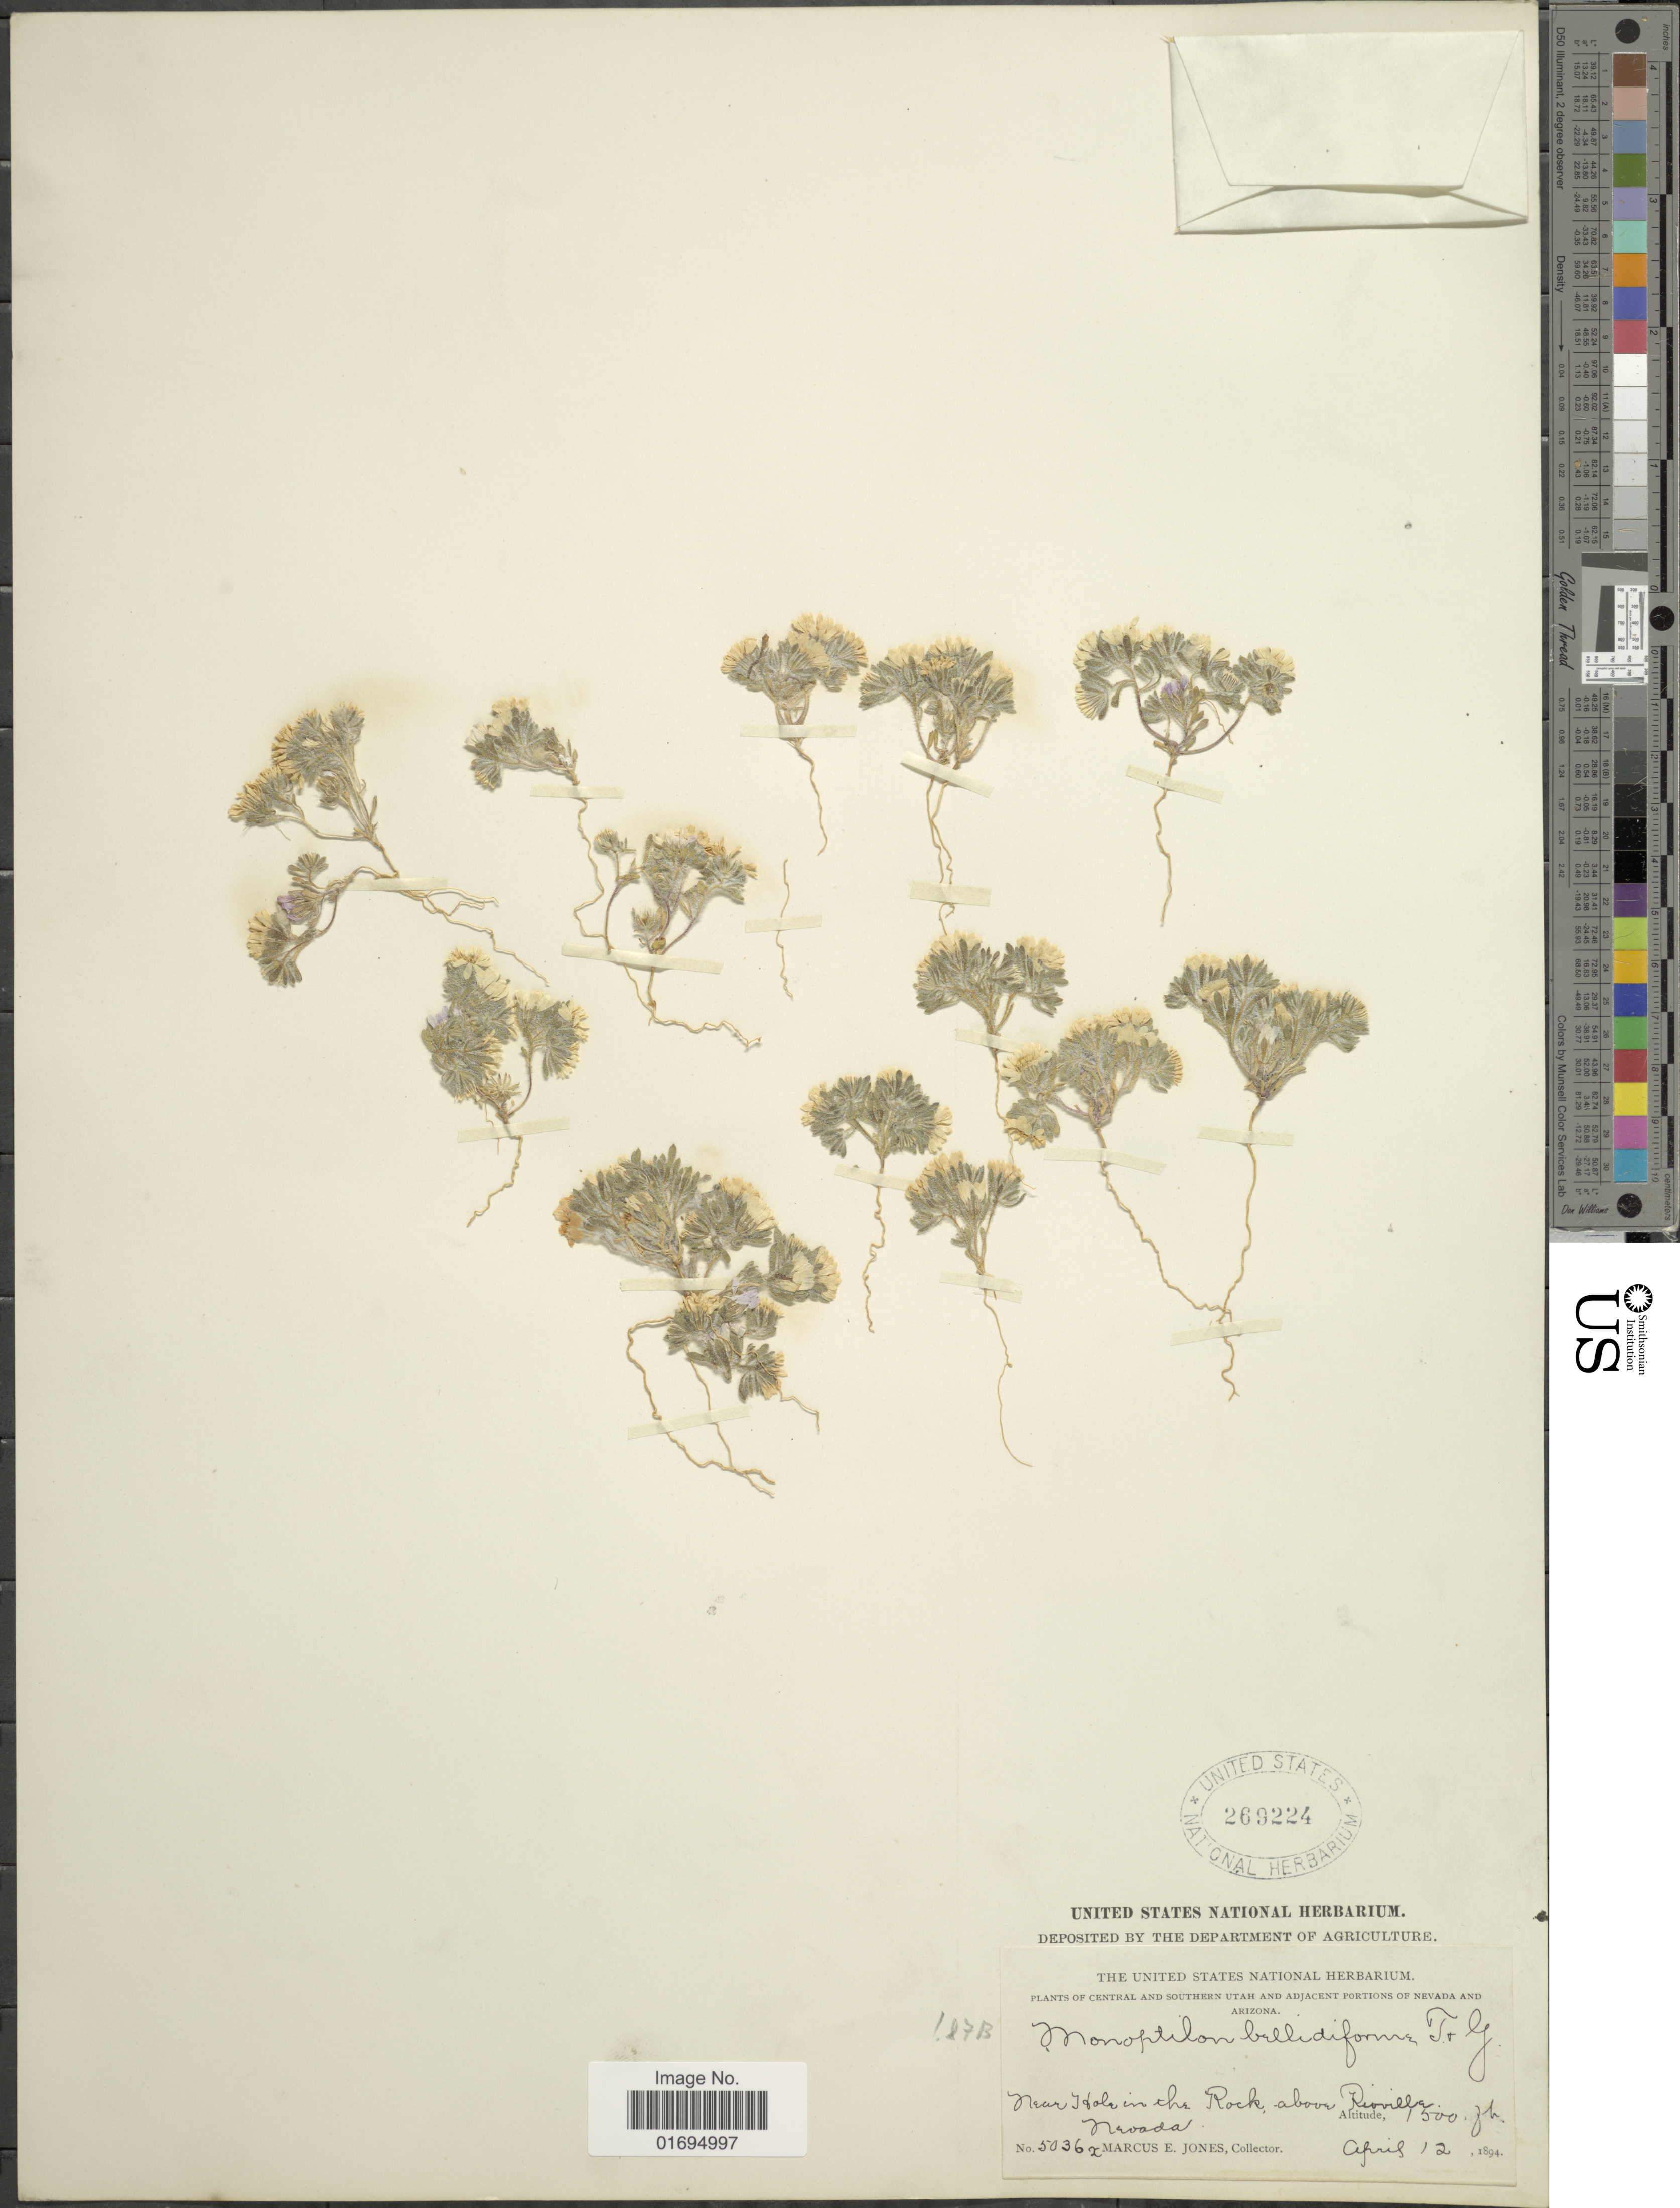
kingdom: Plantae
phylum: Tracheophyta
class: Magnoliopsida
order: Asterales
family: Asteraceae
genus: Monoptilon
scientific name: Monoptilon bellidiforme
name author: Torr. & A. Gray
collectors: M. E. Jones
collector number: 5036x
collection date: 1894-04-12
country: United States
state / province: Nevada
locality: Near Hole in the Rock above Rioville.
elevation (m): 457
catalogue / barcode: US 269224